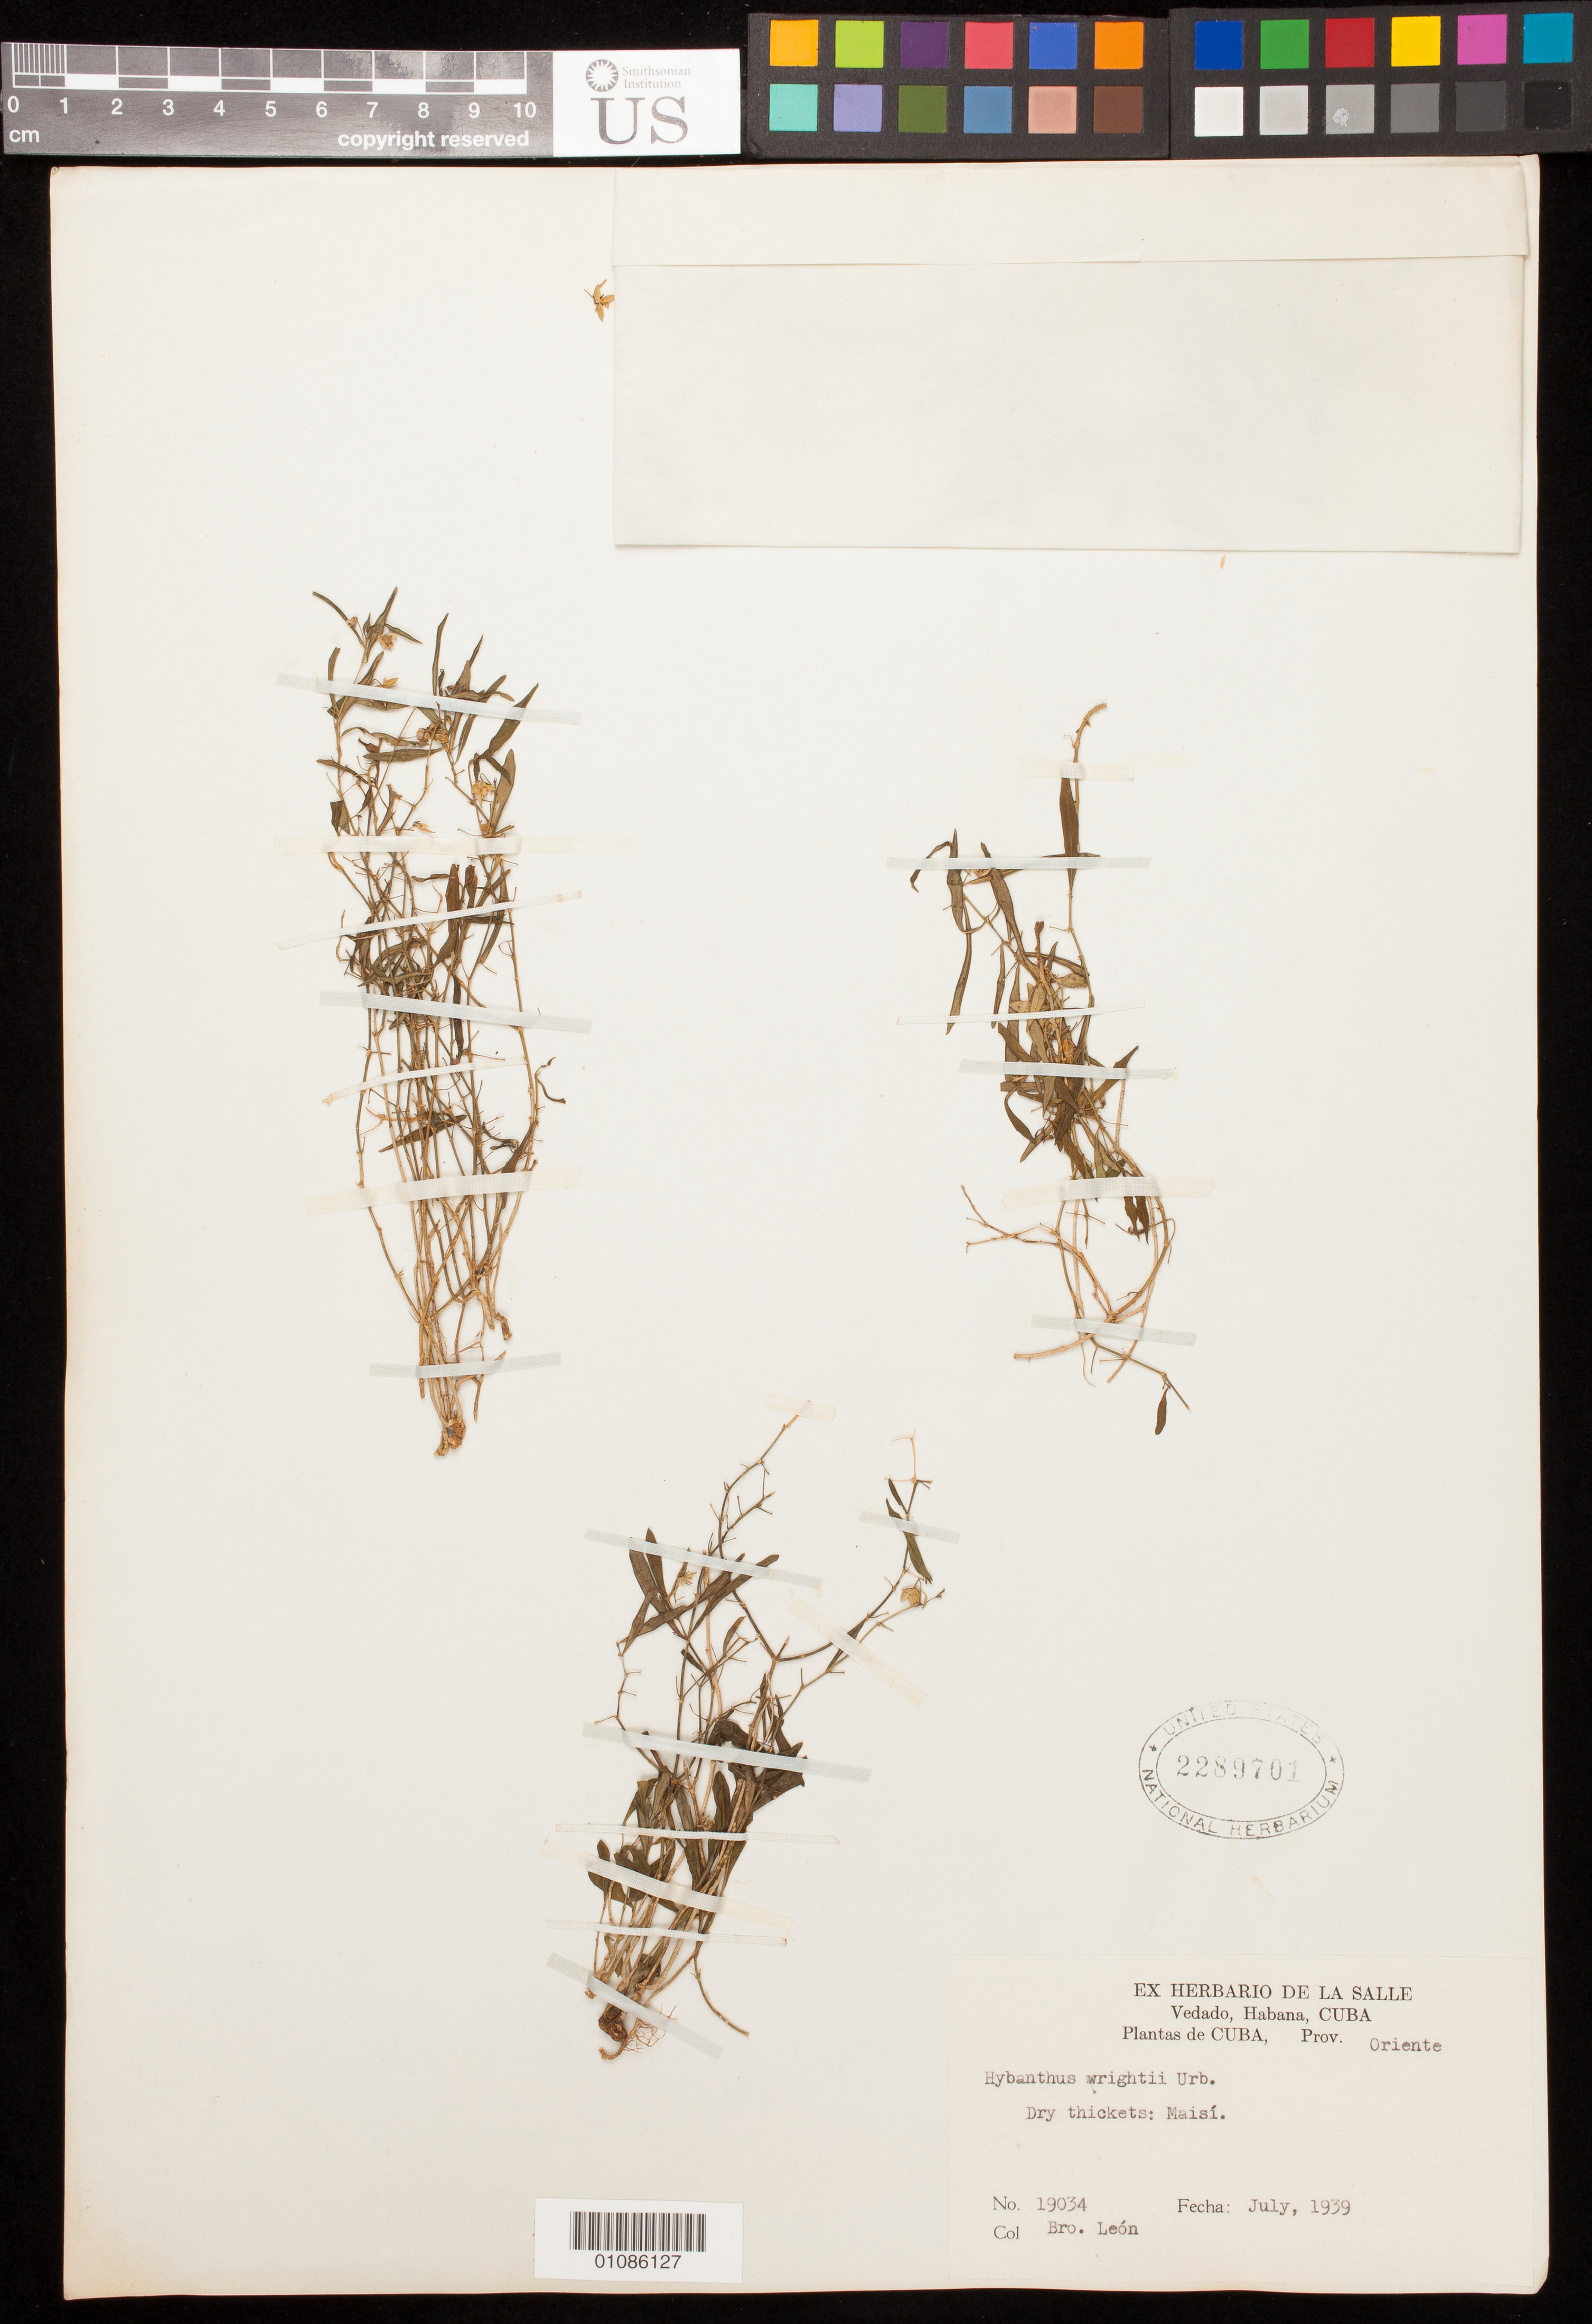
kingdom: Plantae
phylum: Tracheophyta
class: Magnoliopsida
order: Malpighiales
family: Violaceae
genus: Hybanthus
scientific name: Hybanthus linearifolius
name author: (Vahl) Urb.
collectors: Bro. León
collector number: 19034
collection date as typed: Jul 1939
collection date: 1939-07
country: Cuba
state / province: Oriente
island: Cuba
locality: Dry thickets: maisi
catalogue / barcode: US 2289701